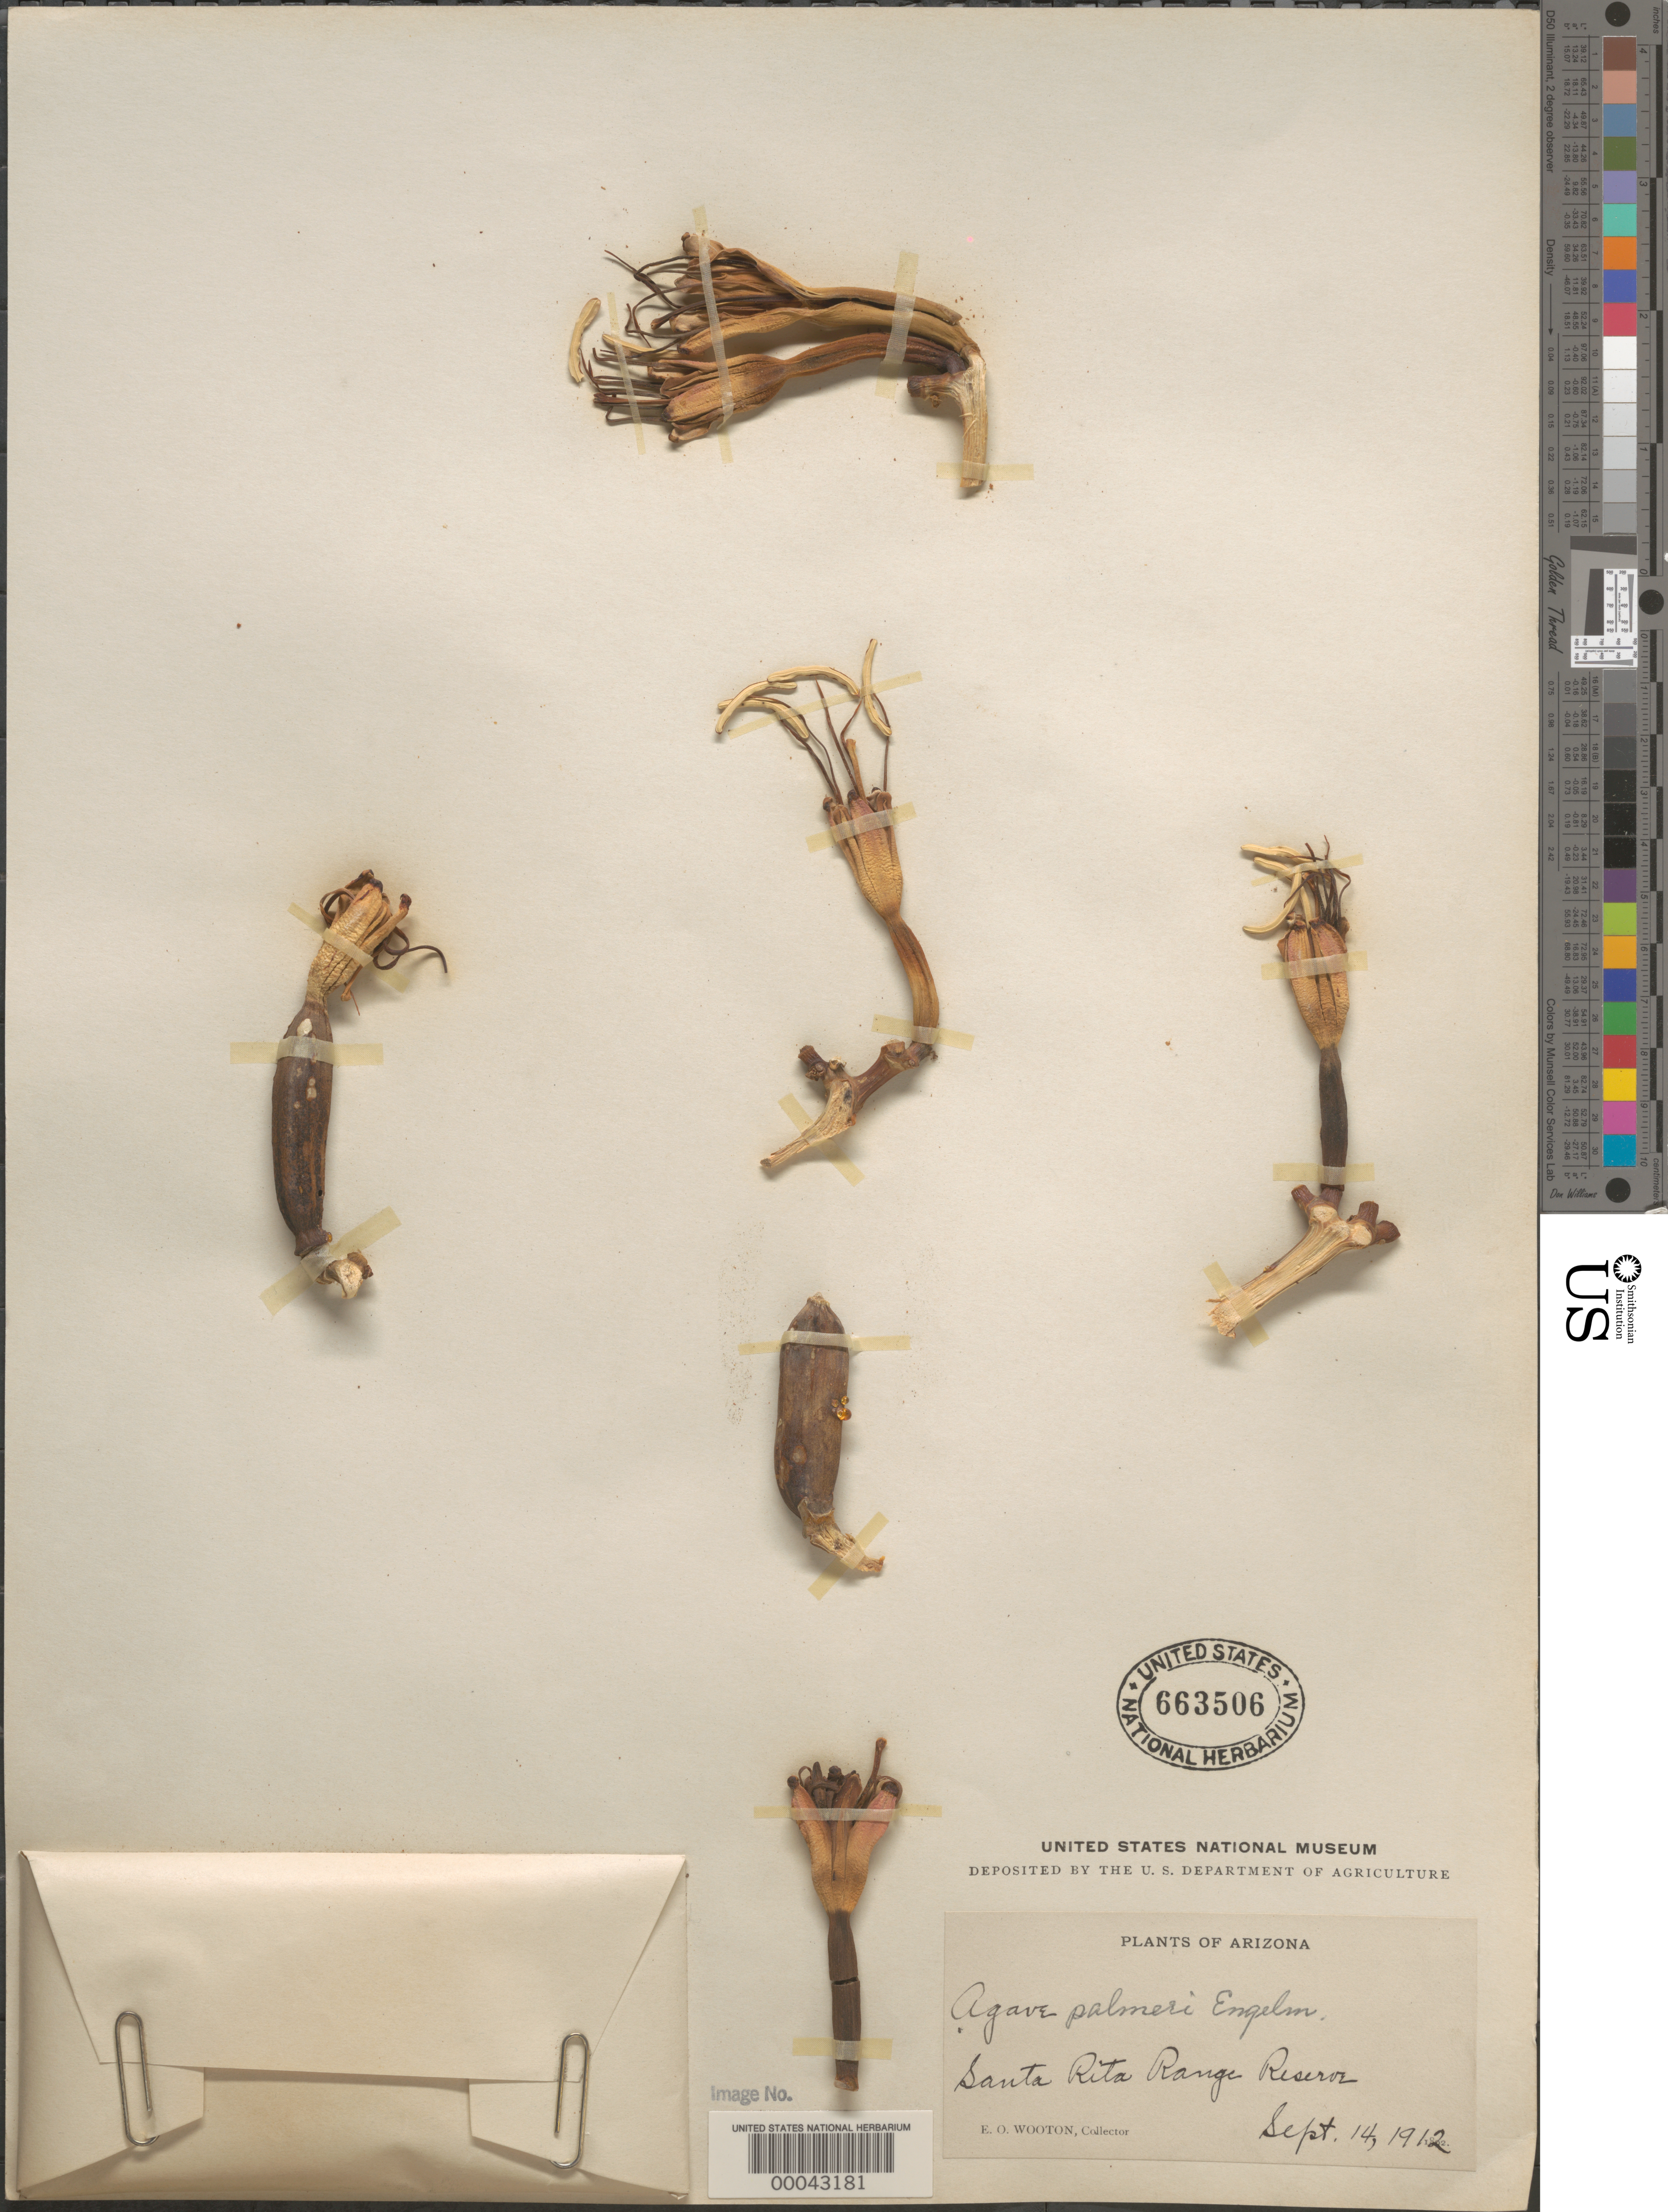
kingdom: Plantae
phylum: Tracheophyta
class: Liliopsida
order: Asparagales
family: Asparagaceae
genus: Agave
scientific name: Agave palmeri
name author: Engelm.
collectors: E. O. Wooton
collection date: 1912-09-14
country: United States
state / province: Arizona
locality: Santa Rita Range Reserve.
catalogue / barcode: US 663506